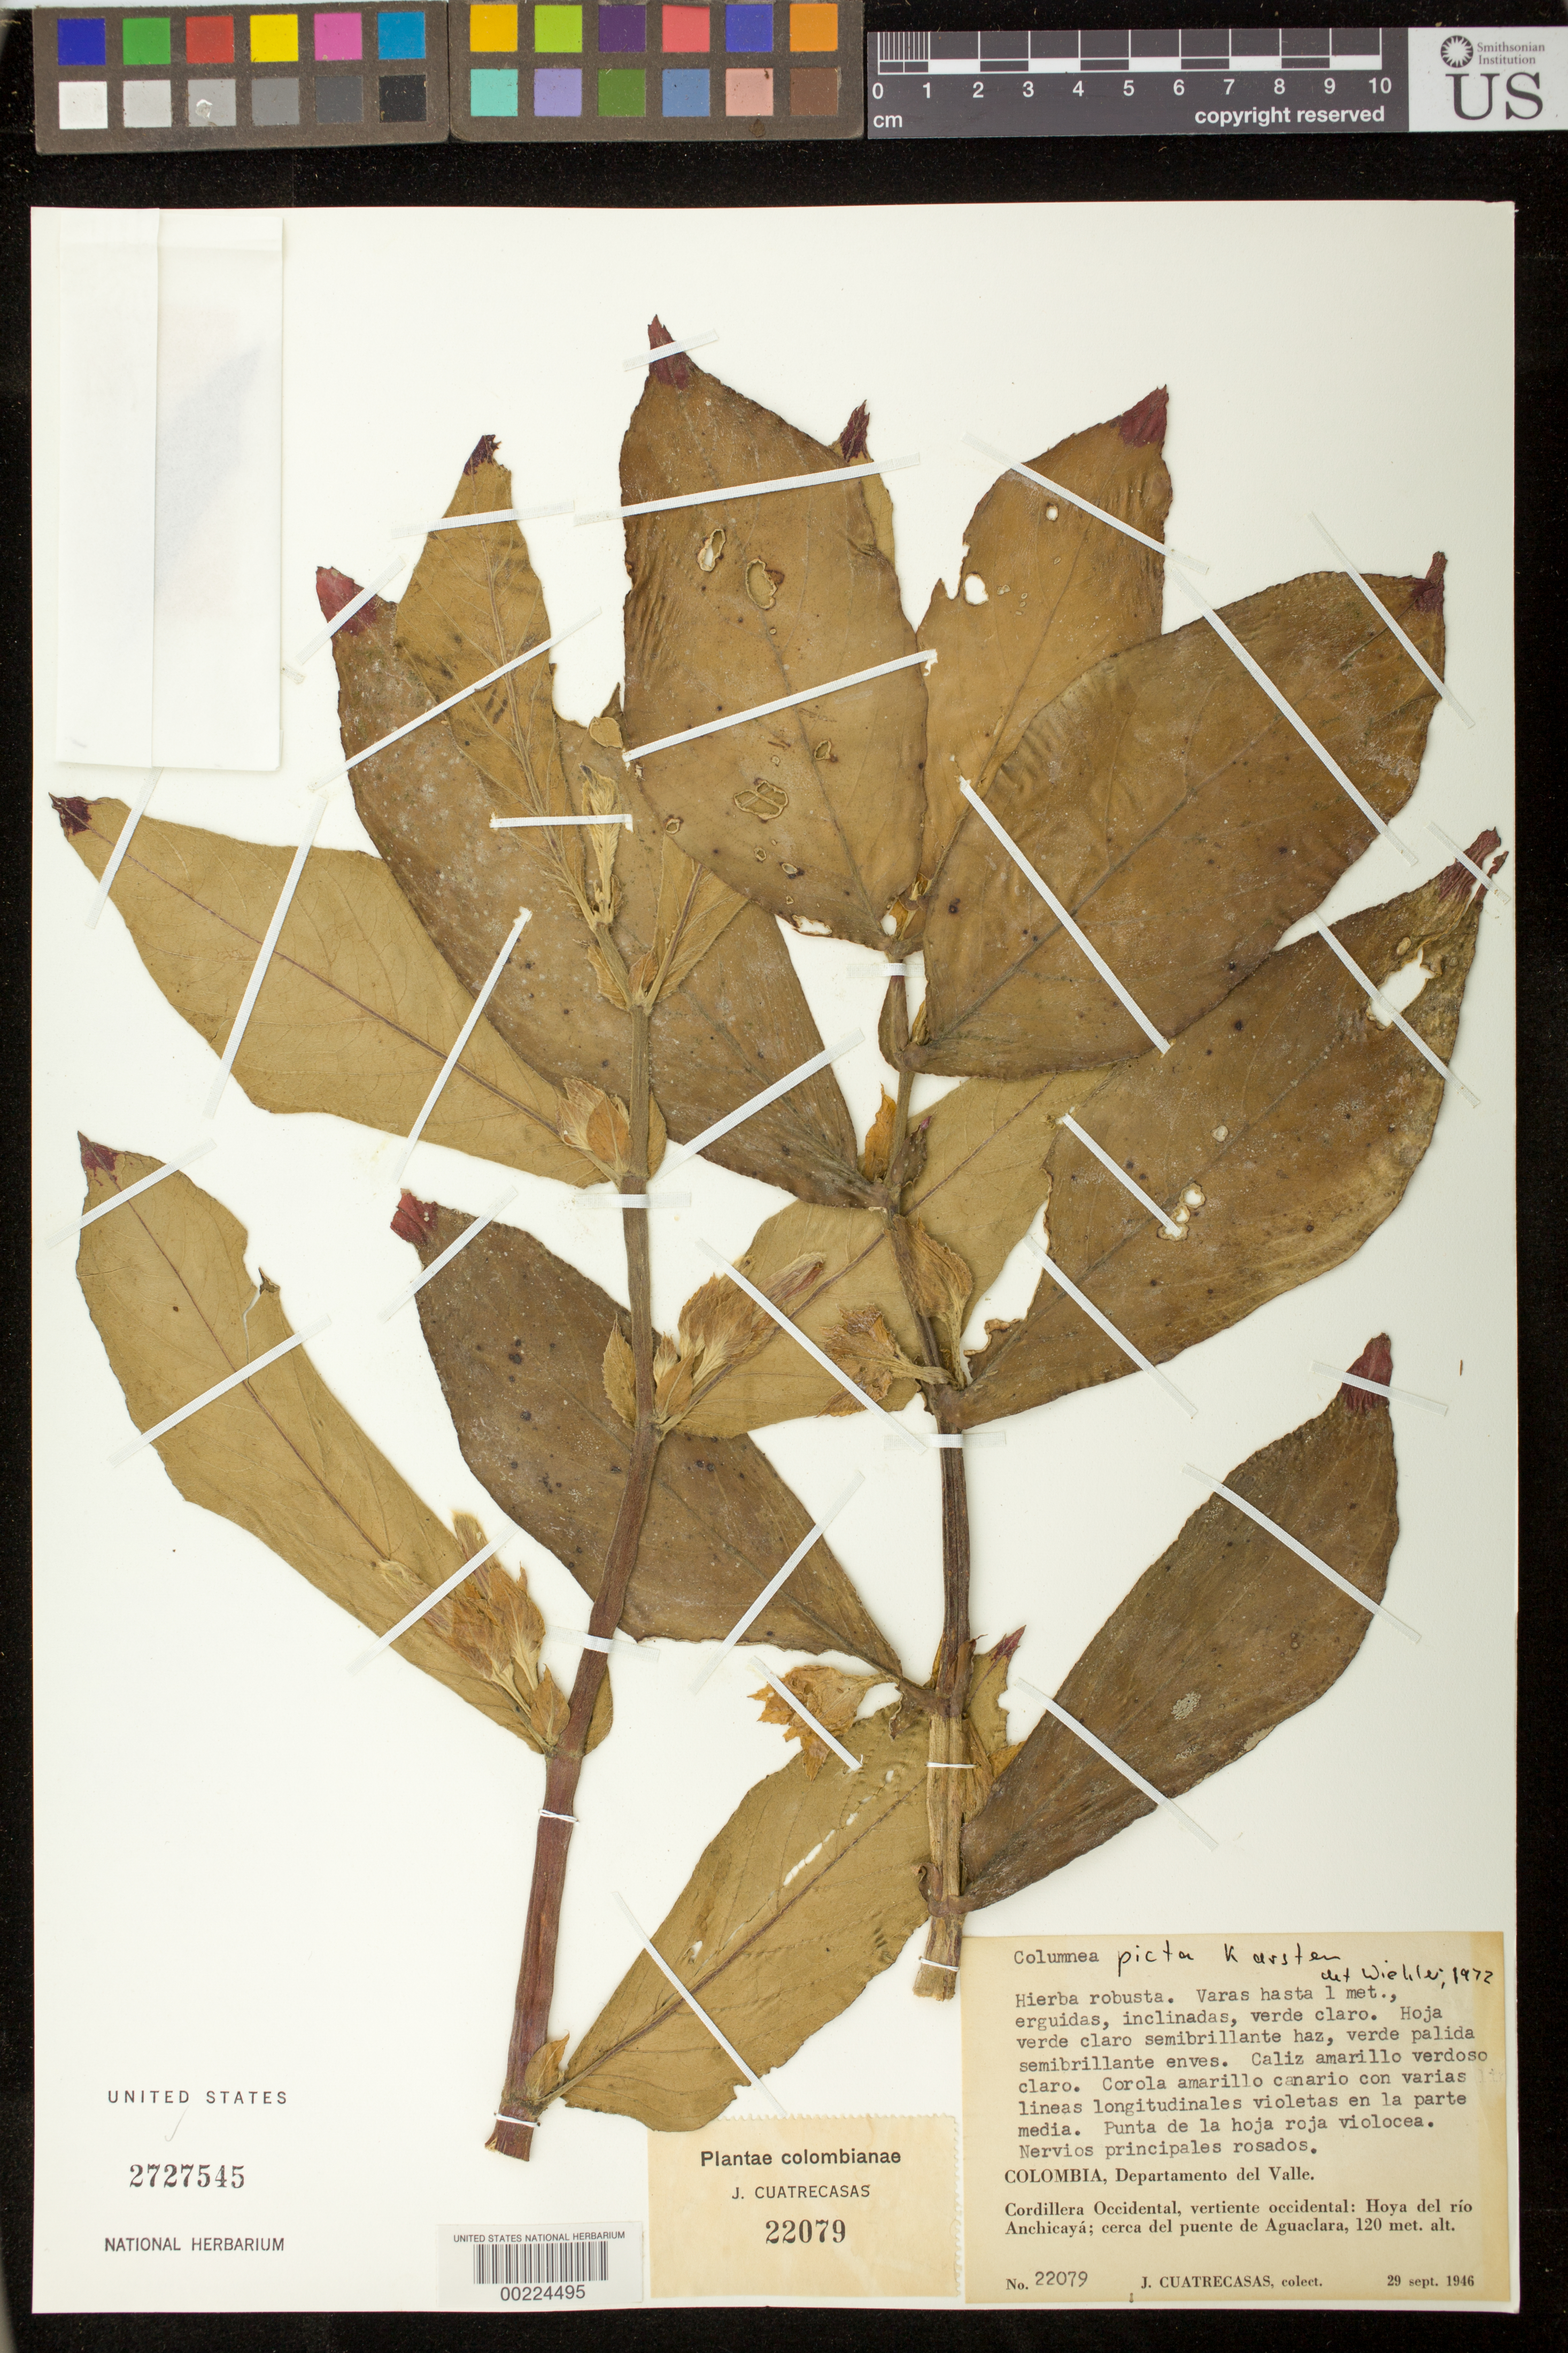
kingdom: Plantae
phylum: Tracheophyta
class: Magnoliopsida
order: Lamiales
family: Gesneriaceae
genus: Columnea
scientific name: Columnea karsteniana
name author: Singh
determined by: Skog, Laurence E.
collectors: J. Cuatrecasas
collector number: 22079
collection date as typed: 29 Sep 1946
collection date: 1946-09-29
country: Colombia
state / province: Valle del Cauca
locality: Cordillera Occidental, vertiente occidental: Hoya del río Anchicayá; cerca del puente de Aguaclara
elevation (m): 120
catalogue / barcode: US 2727545